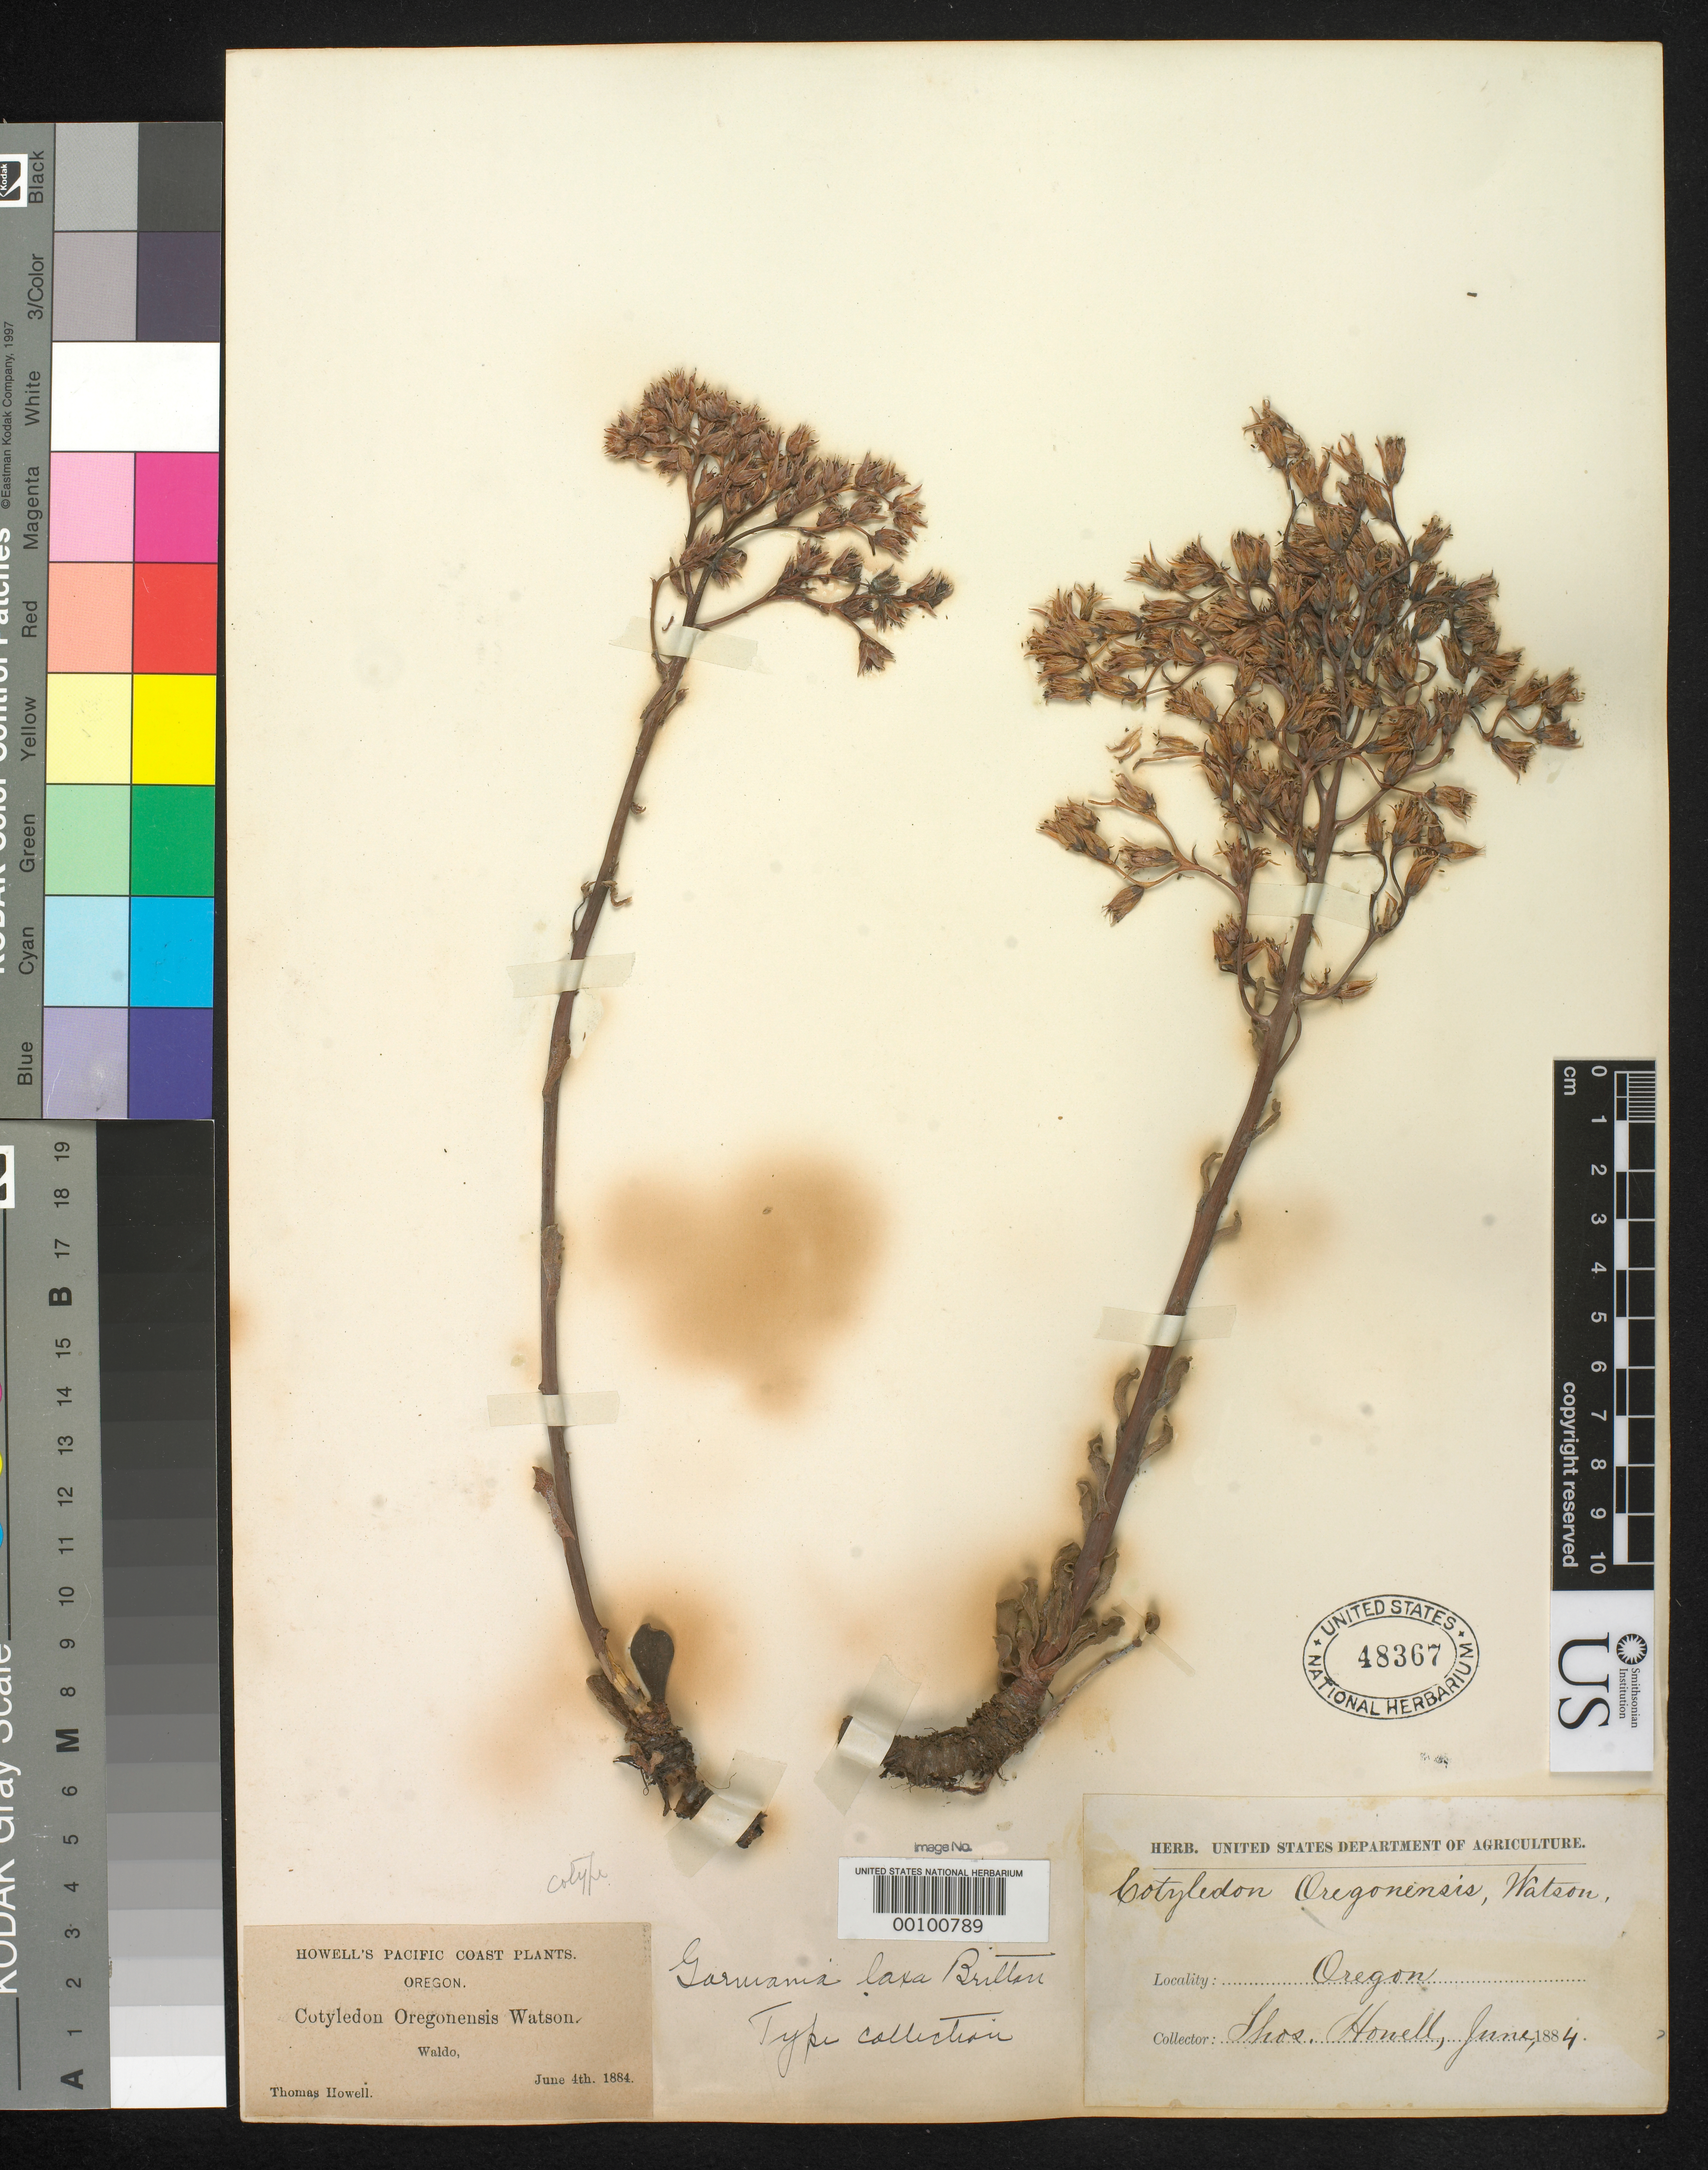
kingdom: Plantae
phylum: Tracheophyta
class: Magnoliopsida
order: Saxifragales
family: Crassulaceae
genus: Gormania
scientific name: Gormania laxa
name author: Britton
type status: Isotype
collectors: T. J. Howell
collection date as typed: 04 Jun 1884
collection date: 1884-06-04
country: United States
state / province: Oregon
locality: Waldo.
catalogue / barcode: US 48367